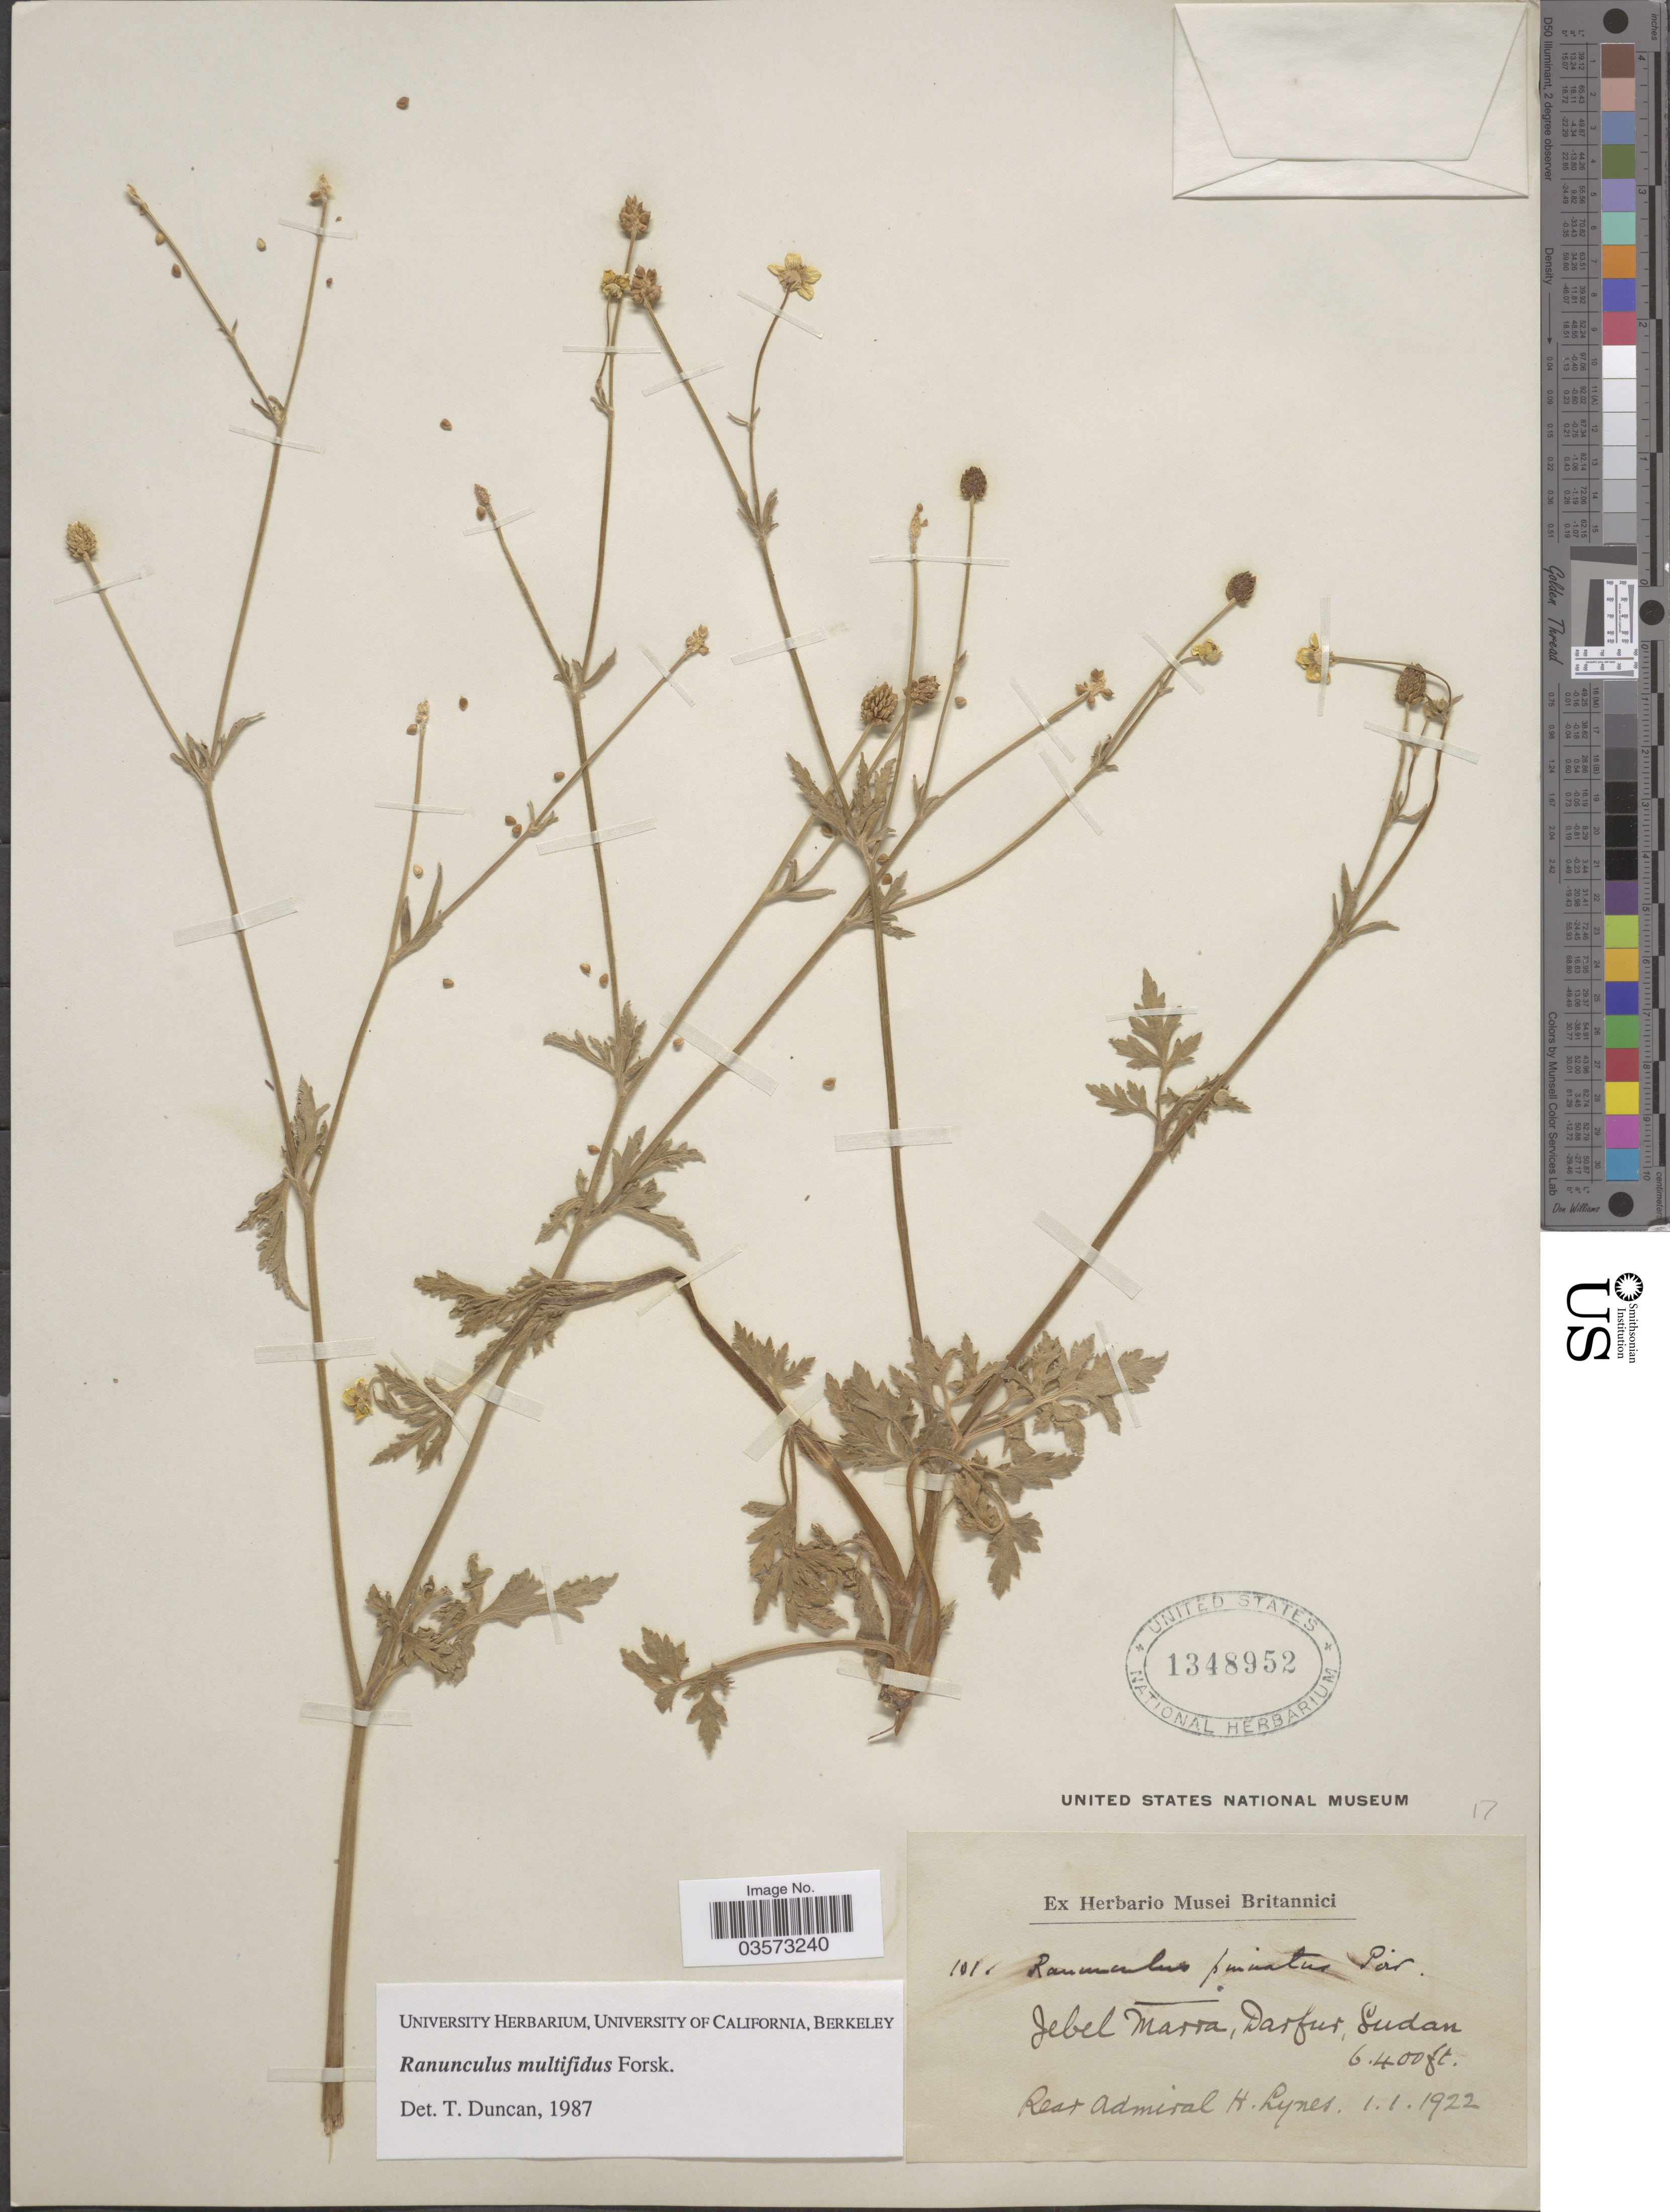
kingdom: Plantae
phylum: Tracheophyta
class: Magnoliopsida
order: Ranunculales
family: Ranunculaceae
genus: Ranunculus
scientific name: Ranunculus multifidus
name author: Forssk.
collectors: H. Lynes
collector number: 1016*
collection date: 1922-01-01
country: Sudan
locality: Jebel Marra, Darfur.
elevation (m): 1951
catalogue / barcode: US 1348952